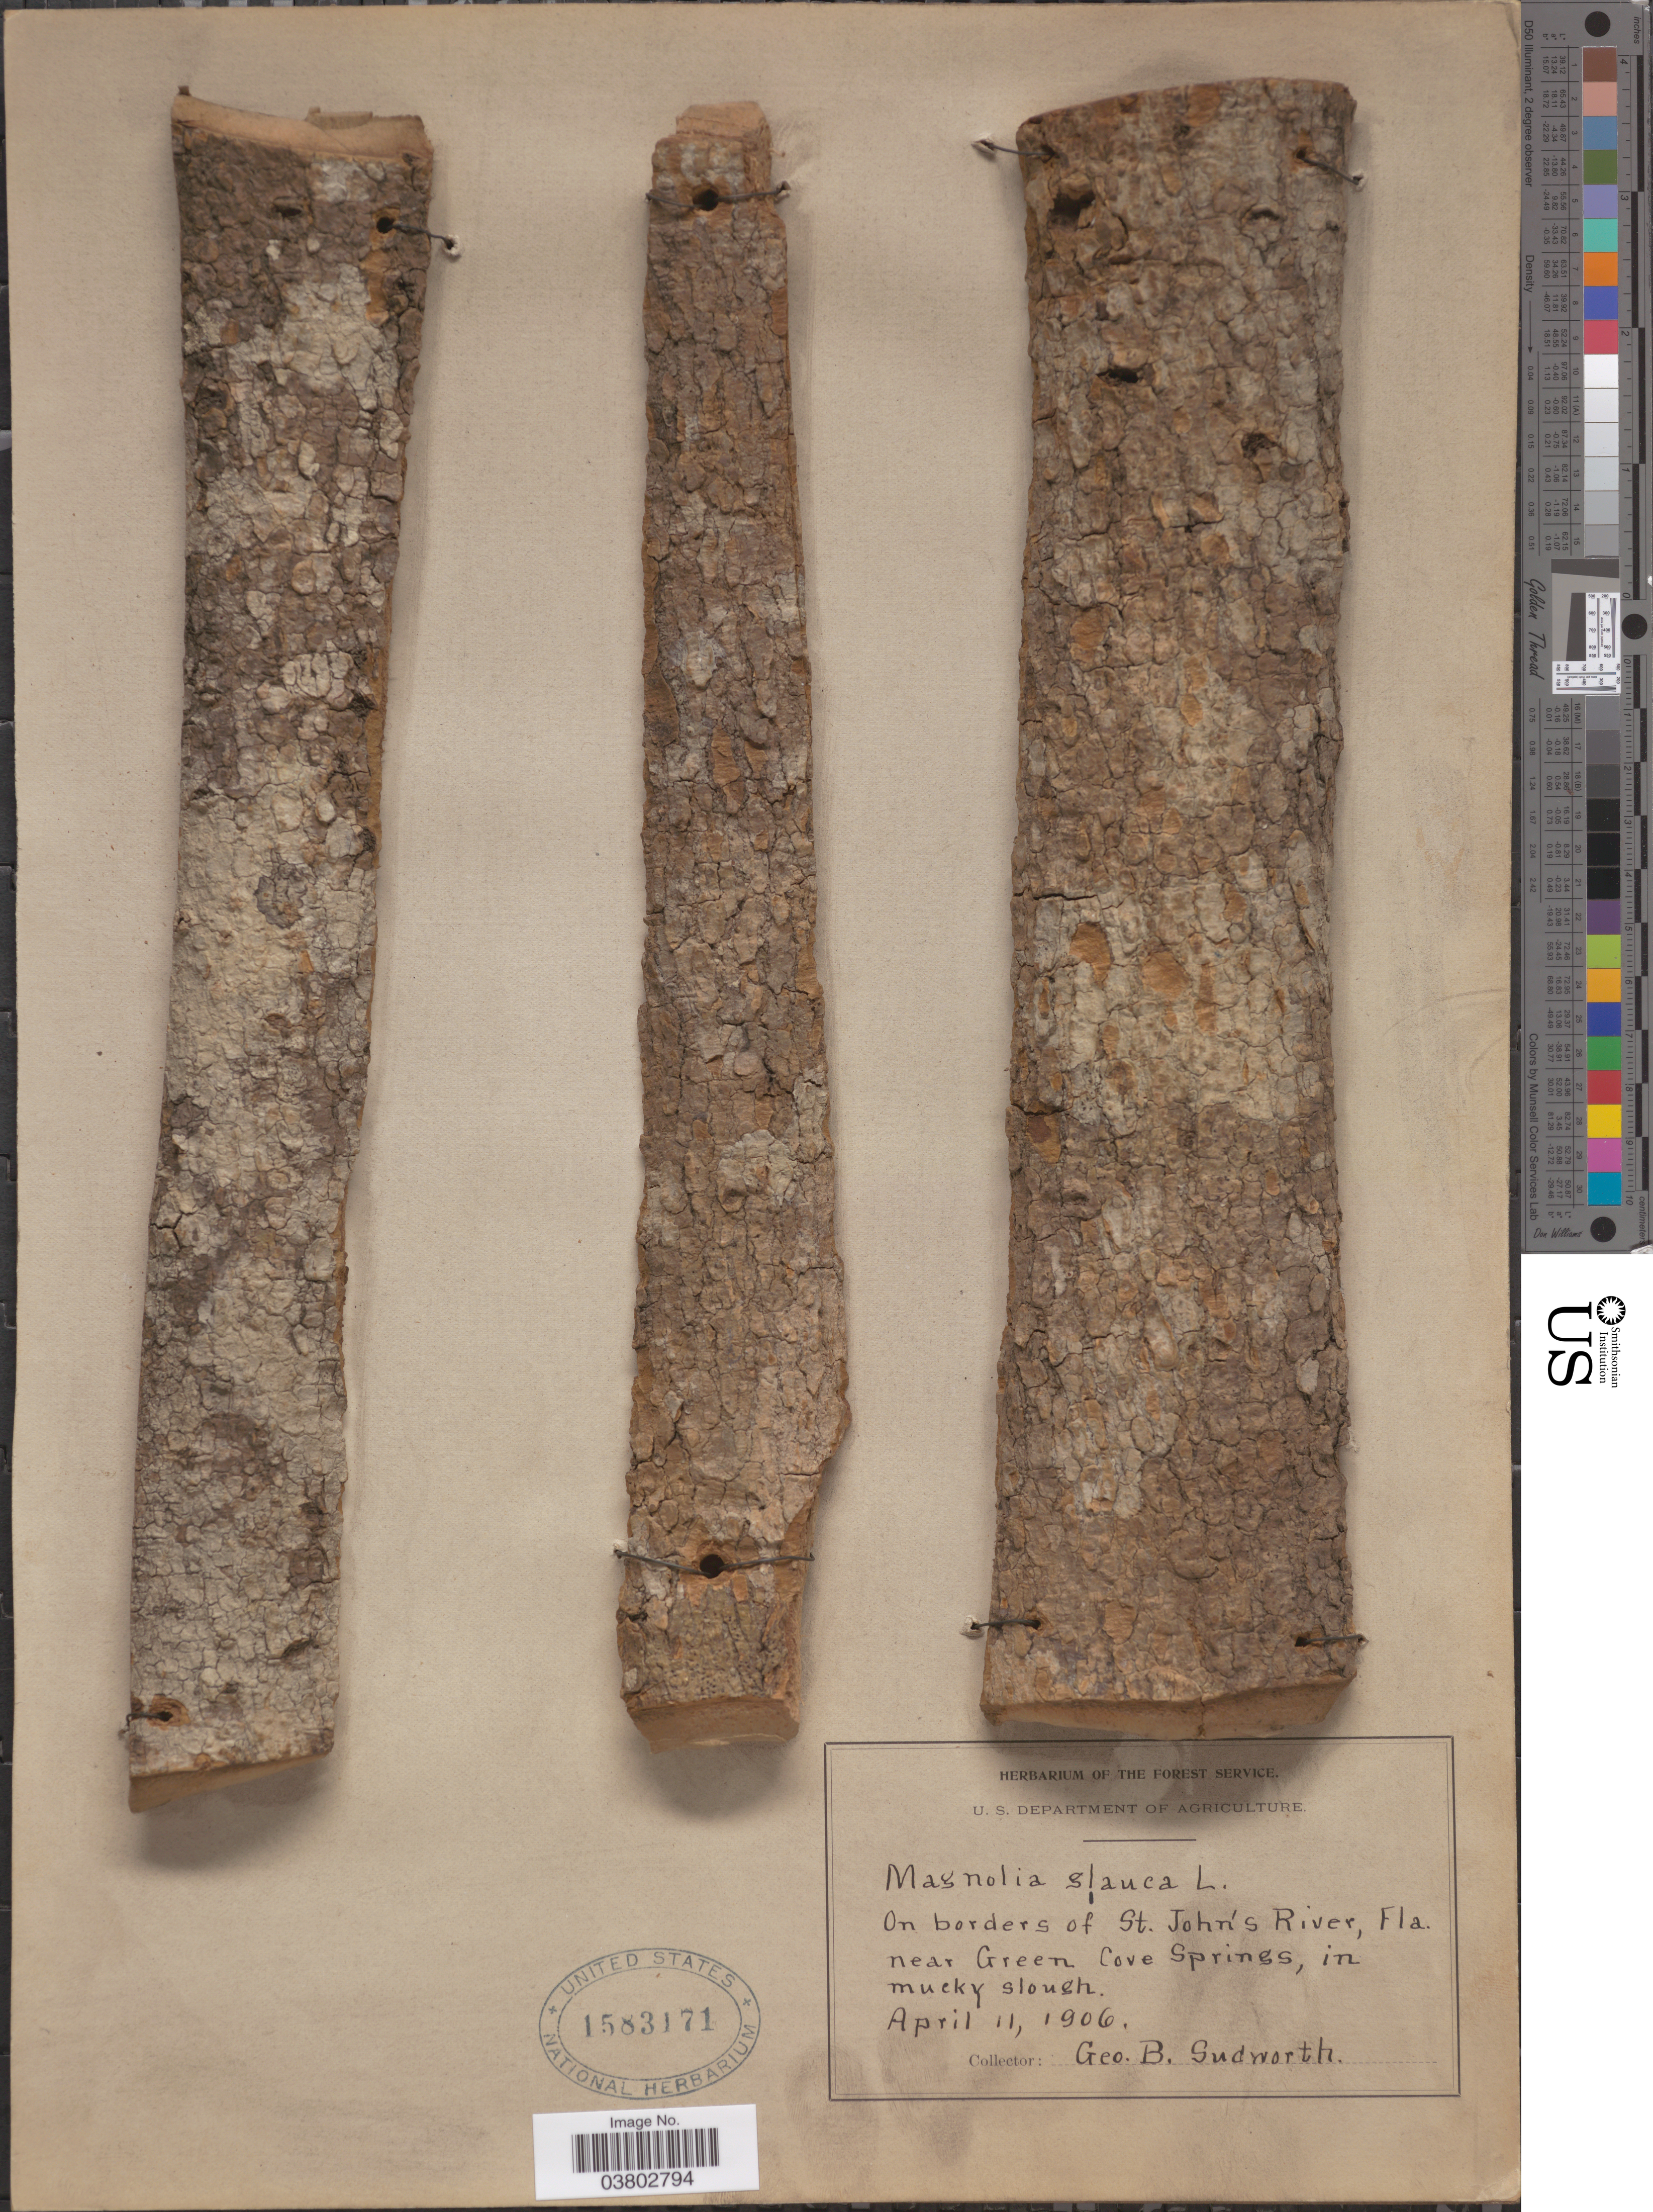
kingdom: Plantae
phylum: Tracheophyta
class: Magnoliopsida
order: Magnoliales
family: Magnoliaceae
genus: Magnolia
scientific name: Magnolia virginiana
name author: L.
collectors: G. B. Sudworth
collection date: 1906-04-11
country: United States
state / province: Florida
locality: On borders of St. John's River, near Green Cove Springs.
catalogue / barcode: US 1583171